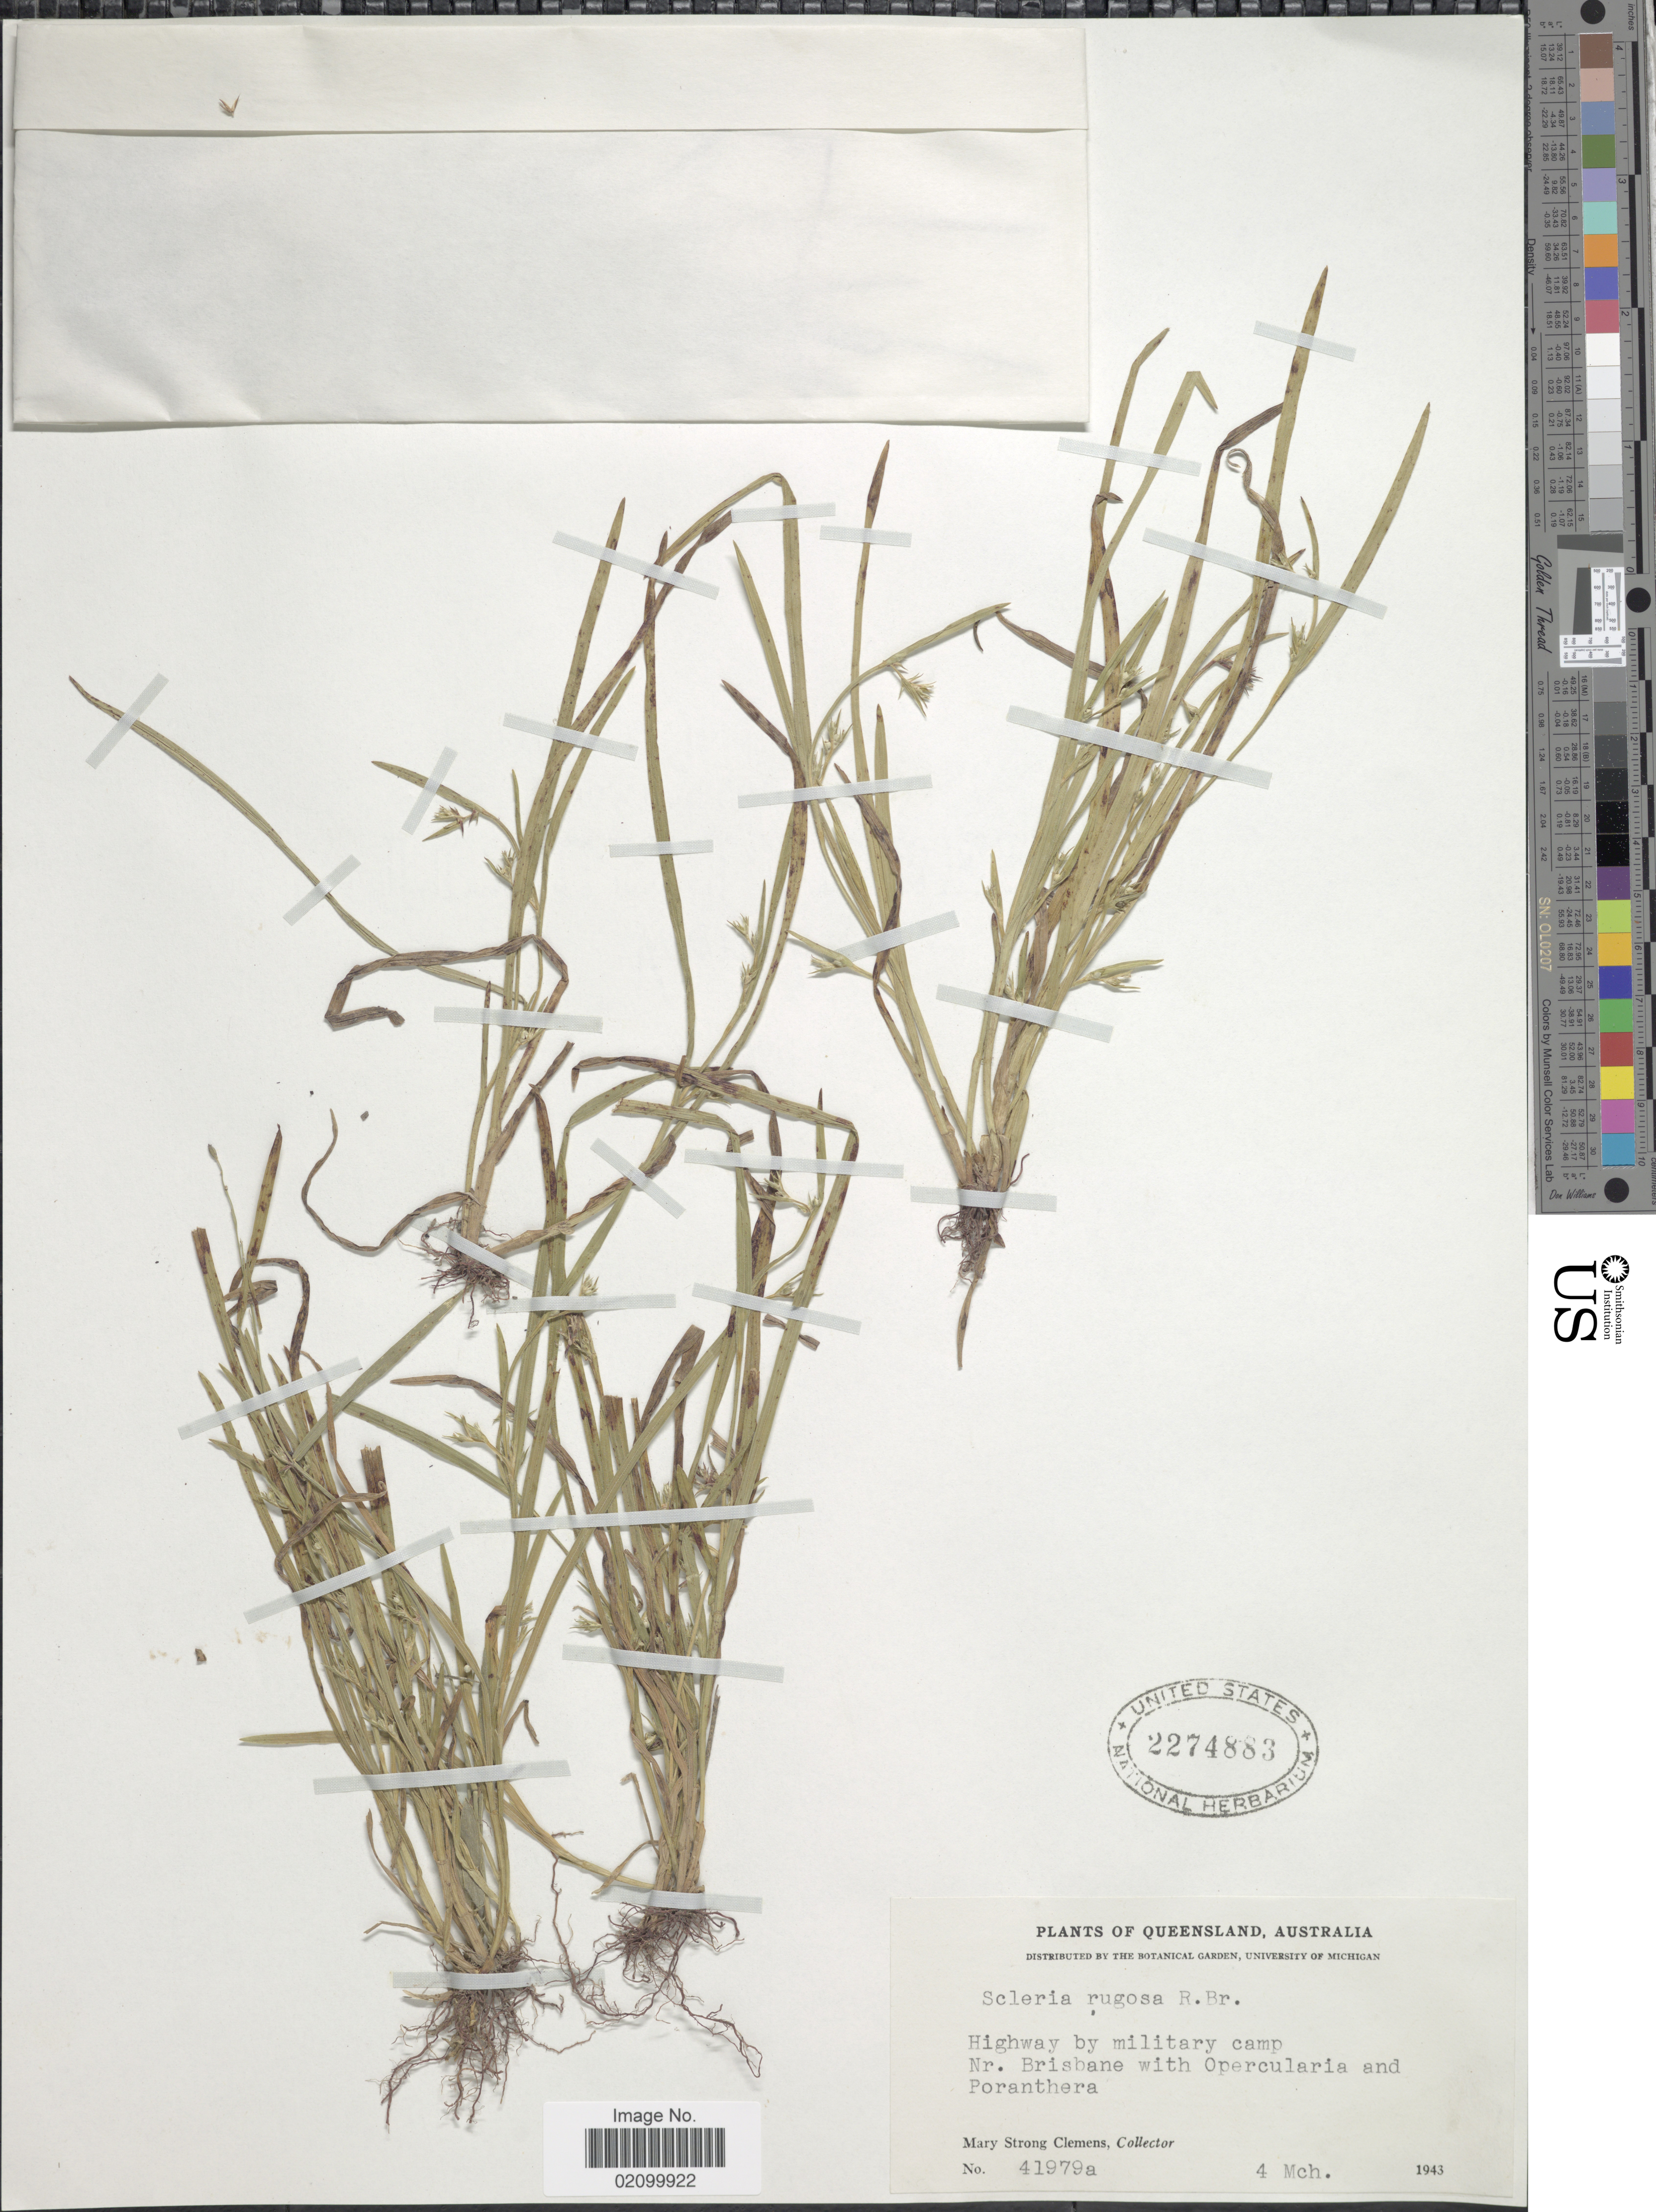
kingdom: Plantae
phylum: Tracheophyta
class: Liliopsida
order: Poales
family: Cyperaceae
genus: Scleria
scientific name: Scleria rugosa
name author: R. Br.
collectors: M. S. Clemens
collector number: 41979A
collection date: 1943-03-04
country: Australia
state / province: Queensland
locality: Highway by military camp. Nr. Brisbane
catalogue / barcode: US 2274883